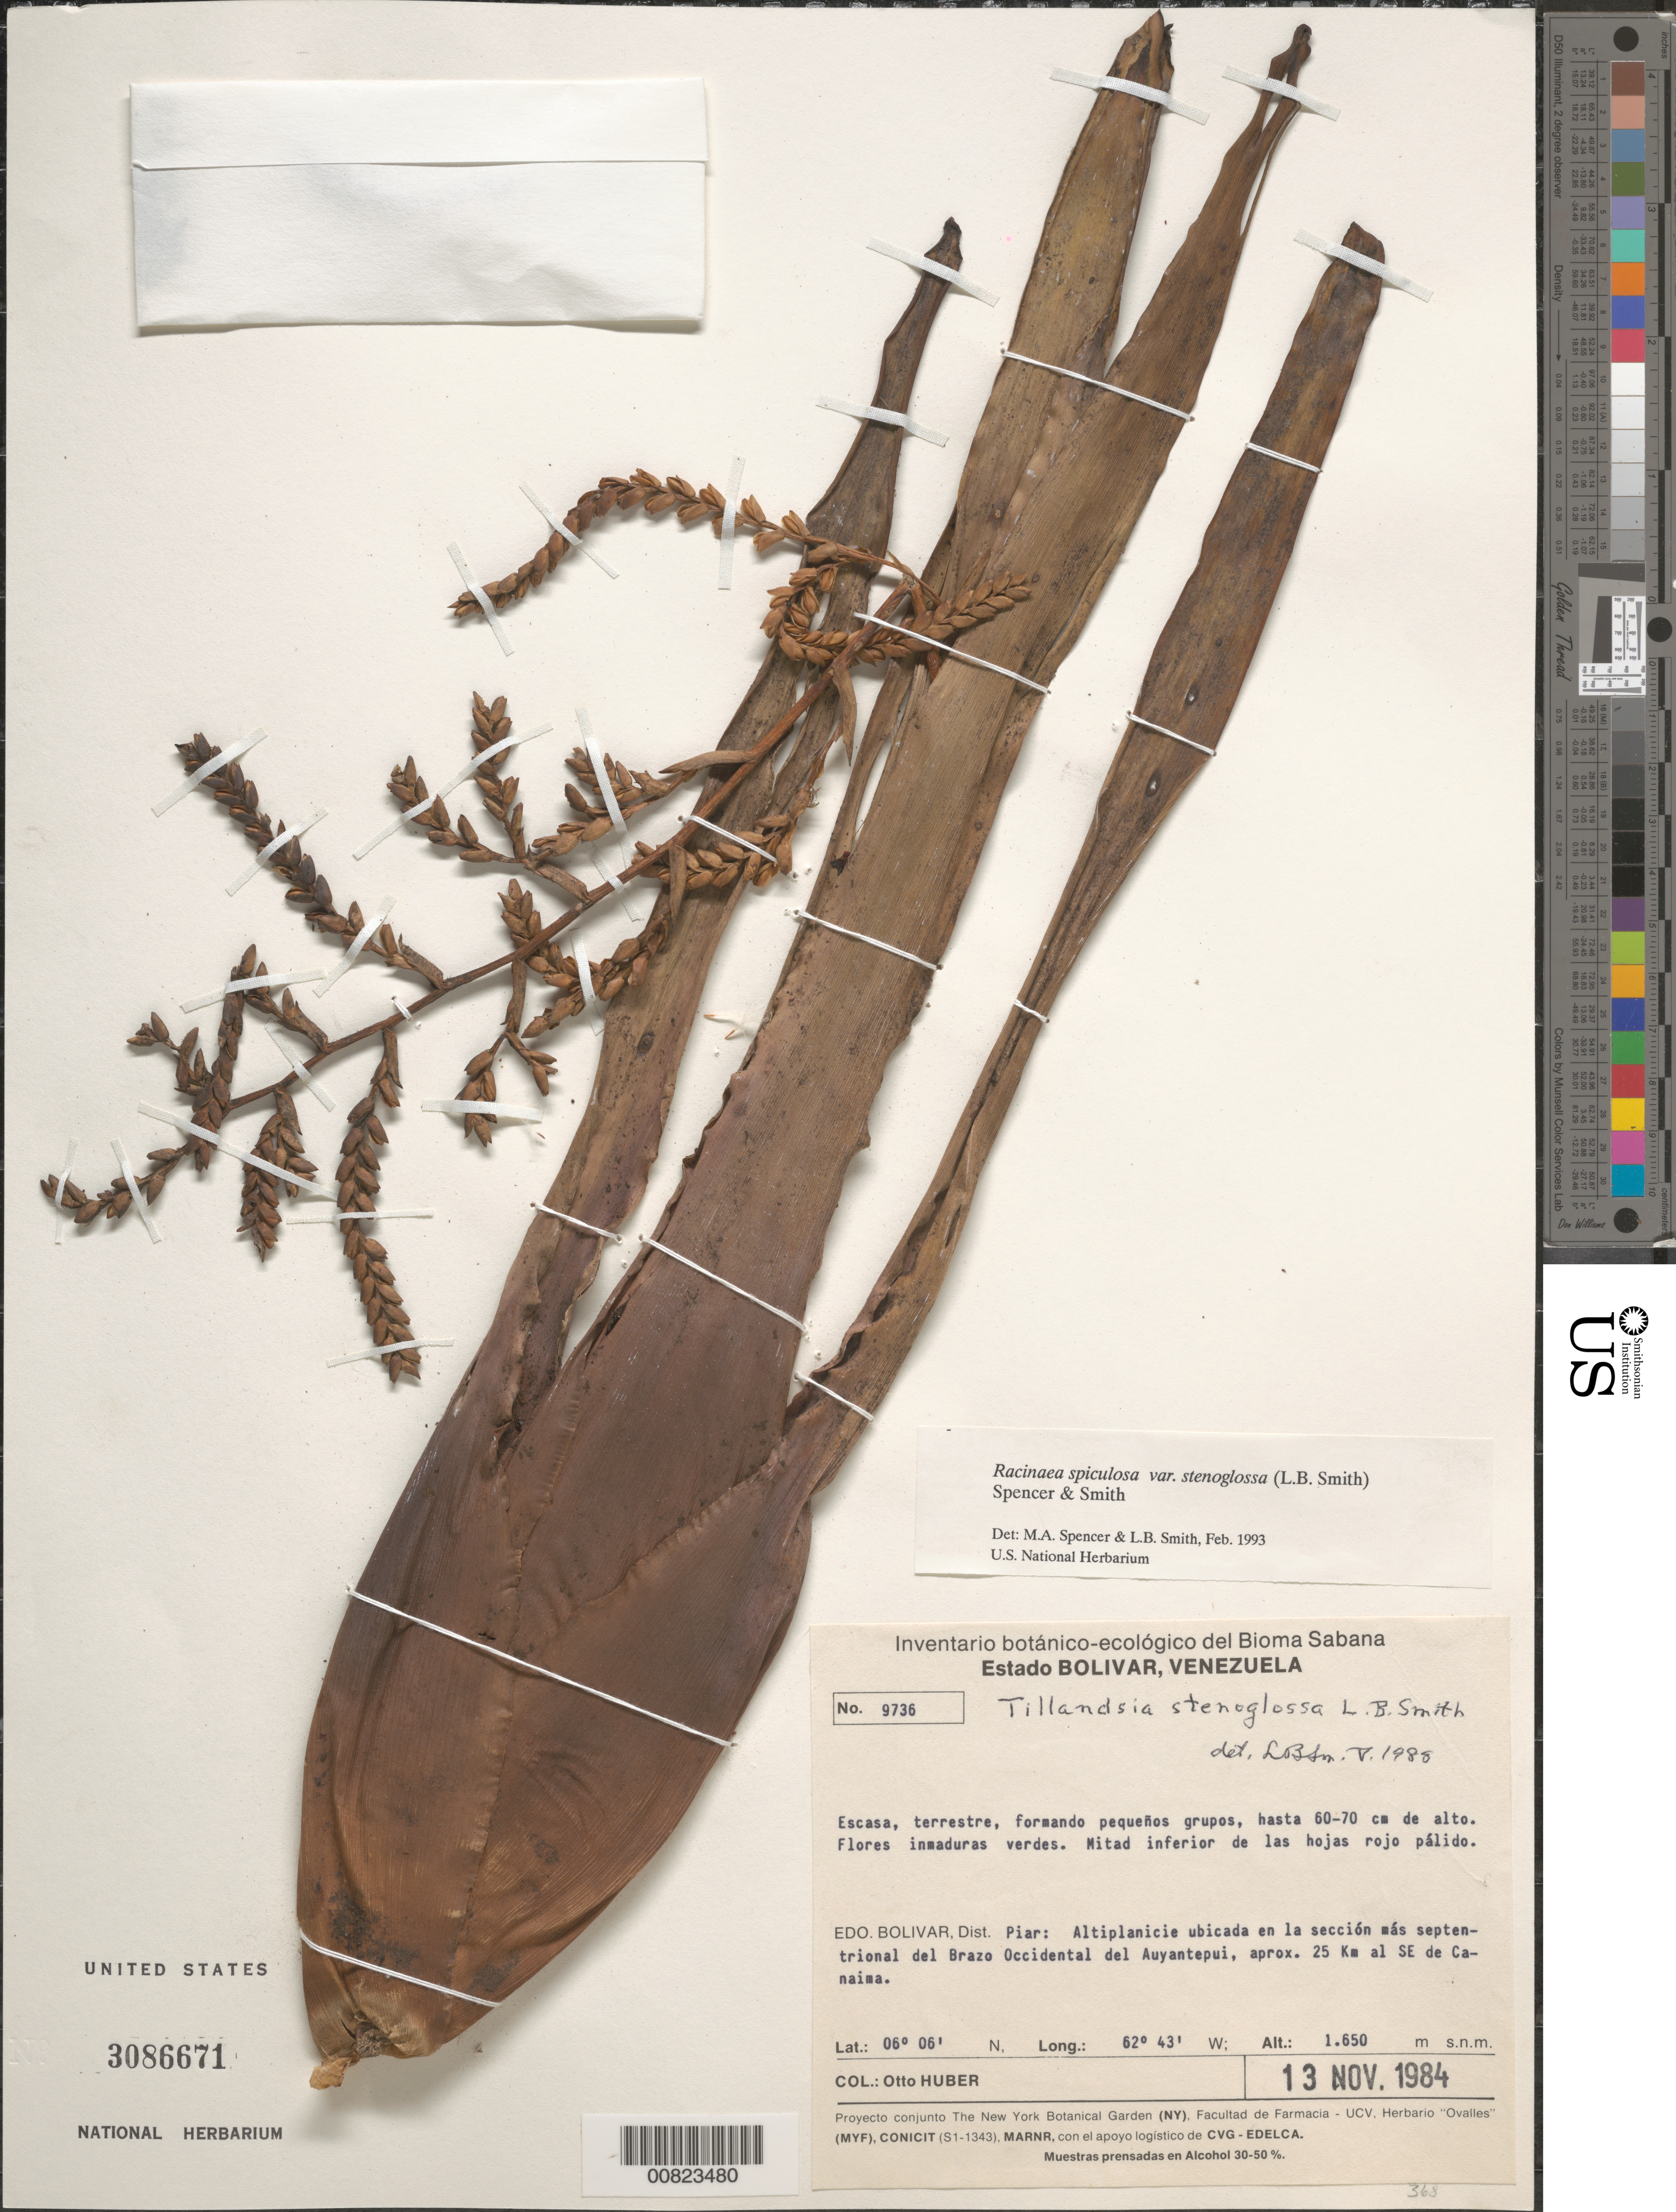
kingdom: Plantae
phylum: Tracheophyta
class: Liliopsida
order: Poales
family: Bromeliaceae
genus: Racinaea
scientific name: Racinaea spiculosa var. stenoglossa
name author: (L.B. Sm.) M.A. Spencer & L.B. Sm.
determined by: Spencer, M. A.; Smith, L. B.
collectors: O. Huber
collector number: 9736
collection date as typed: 13-Nov-84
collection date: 1984-11-13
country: Venezuela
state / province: Bolívar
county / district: Piar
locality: Auyan-tepuí, Brazo Occidental, altiplanicie ubicada en la seccion mas septentríonal, aprox 25km al SE de Canaima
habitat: Altiplanicie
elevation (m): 1650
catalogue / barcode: US 3086671